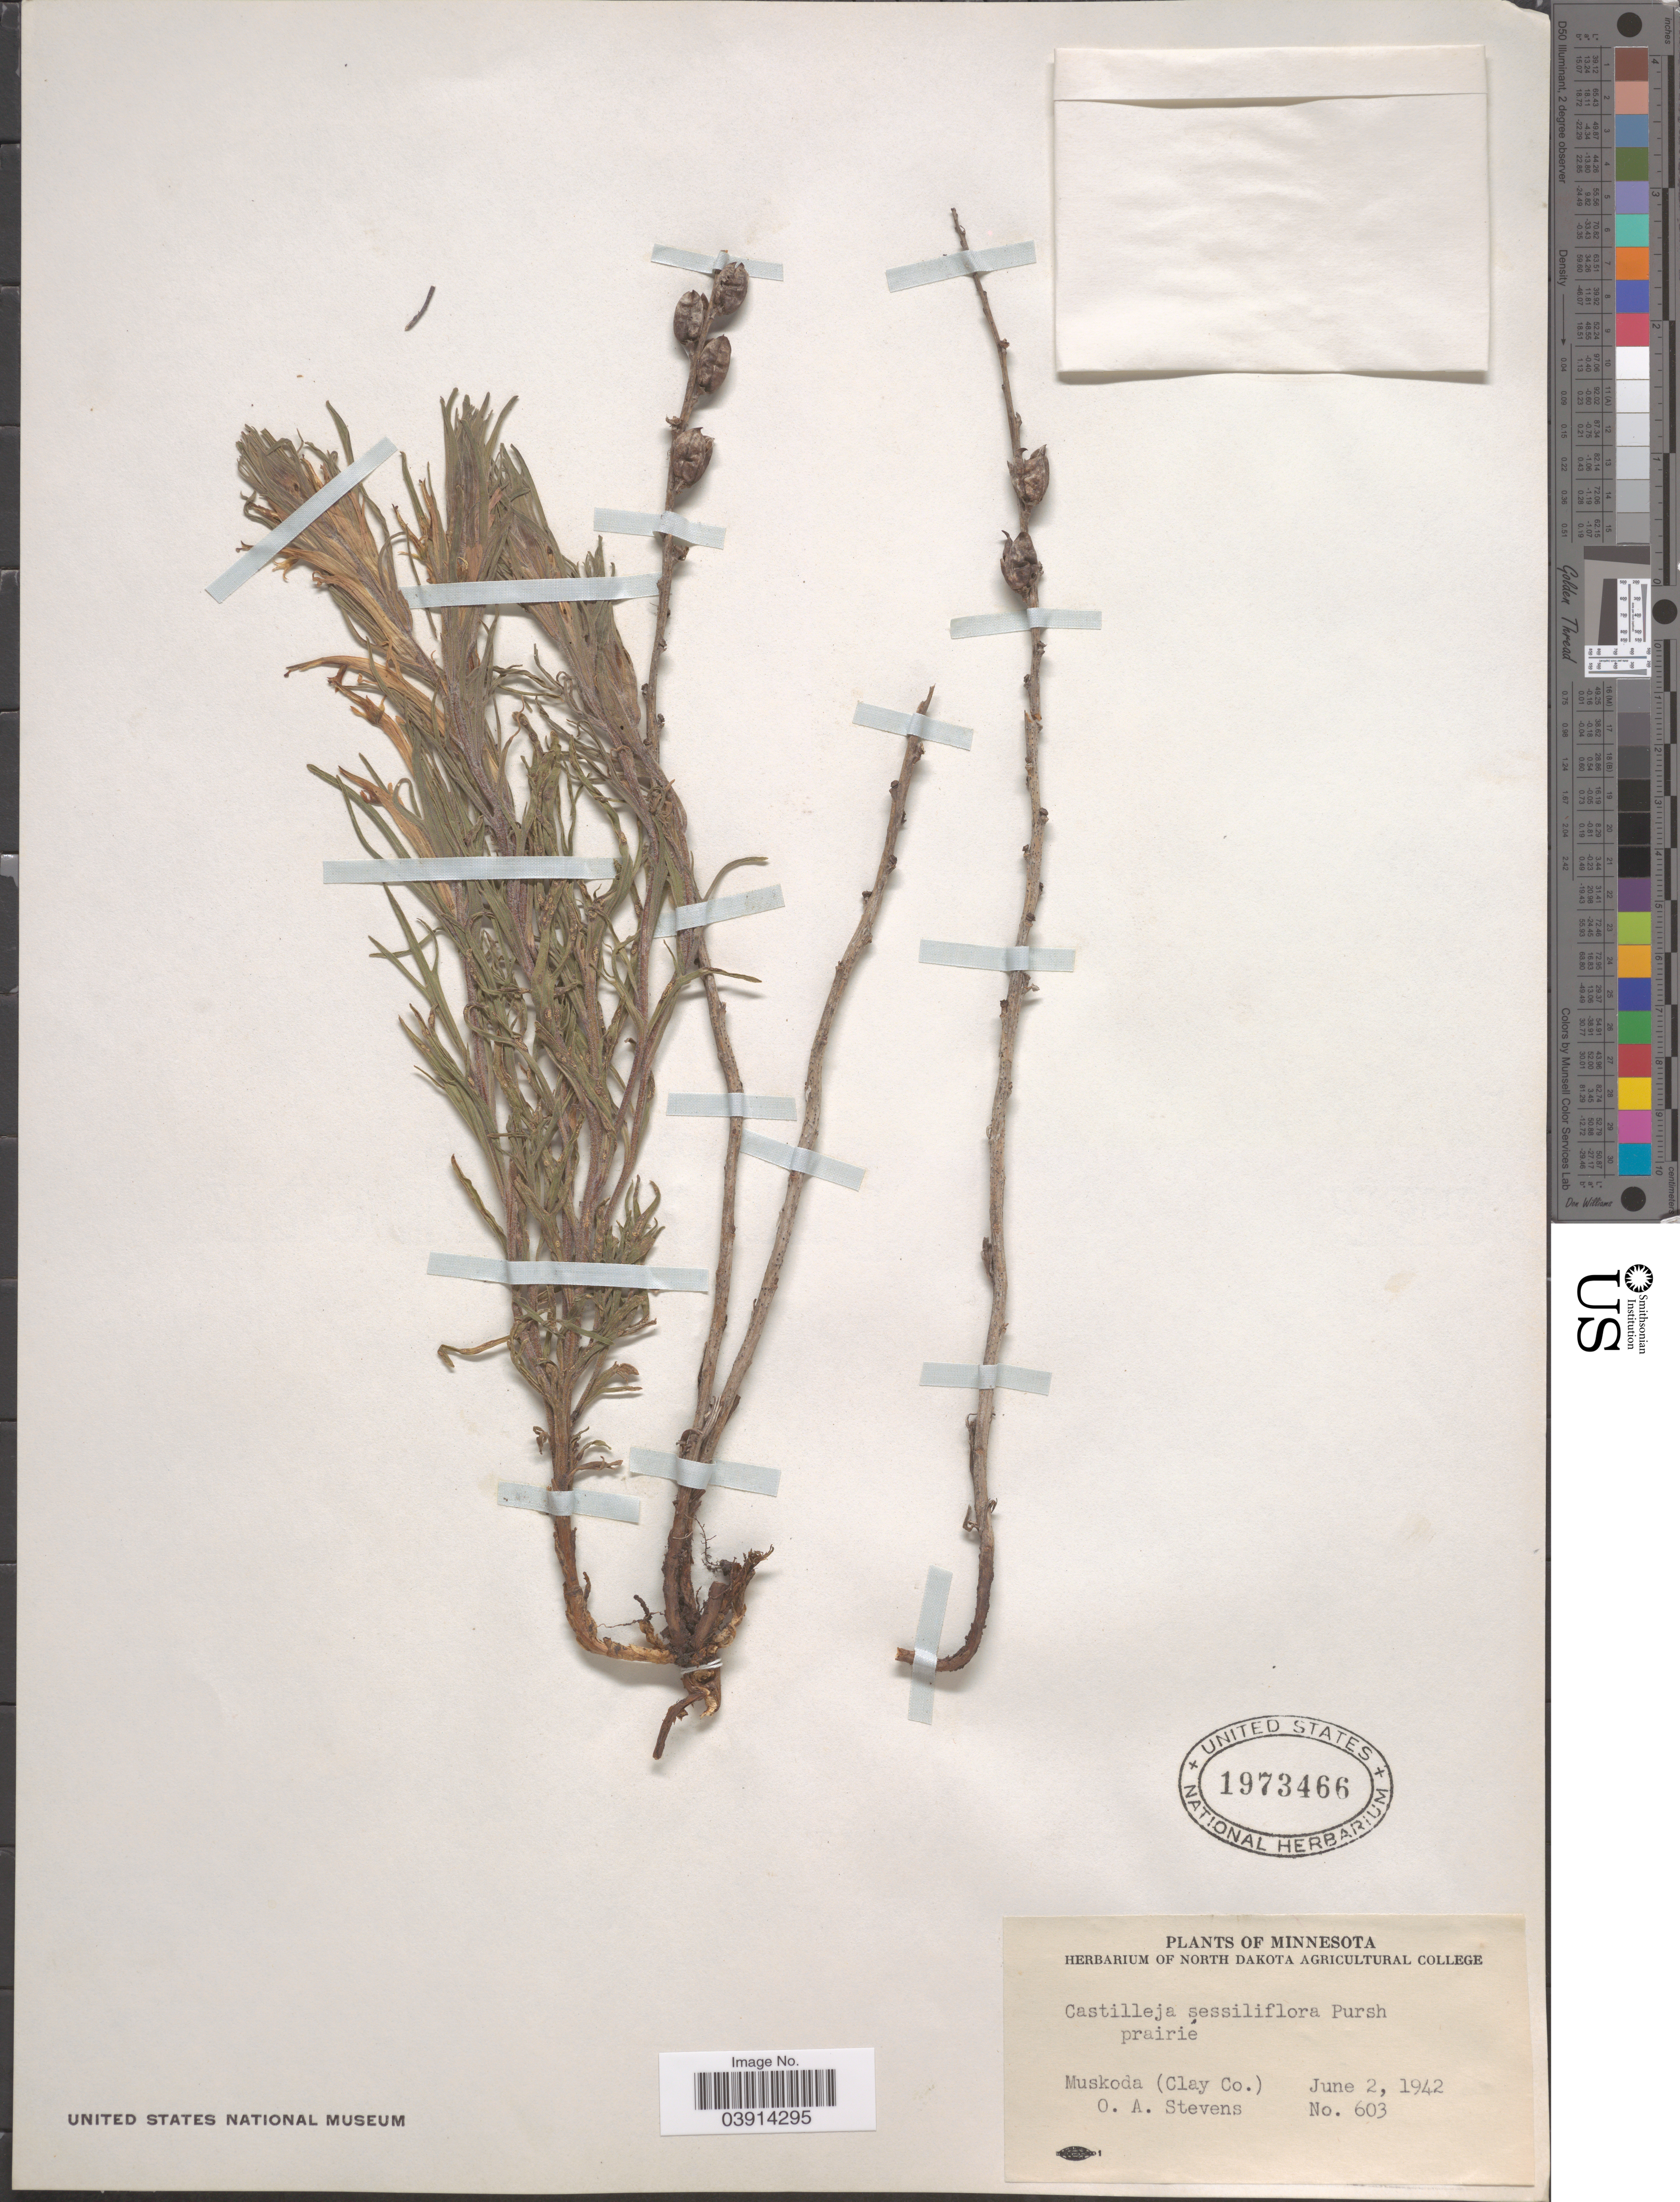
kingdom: Plantae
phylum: Tracheophyta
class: Magnoliopsida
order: Lamiales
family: Orobanchaceae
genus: Castilleja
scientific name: Castilleja sessiliflora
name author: Pursh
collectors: O. A. Stevens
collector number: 603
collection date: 1942-06-02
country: United States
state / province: Minnesota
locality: Muskoda (Clay Co.).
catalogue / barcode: US 1973466